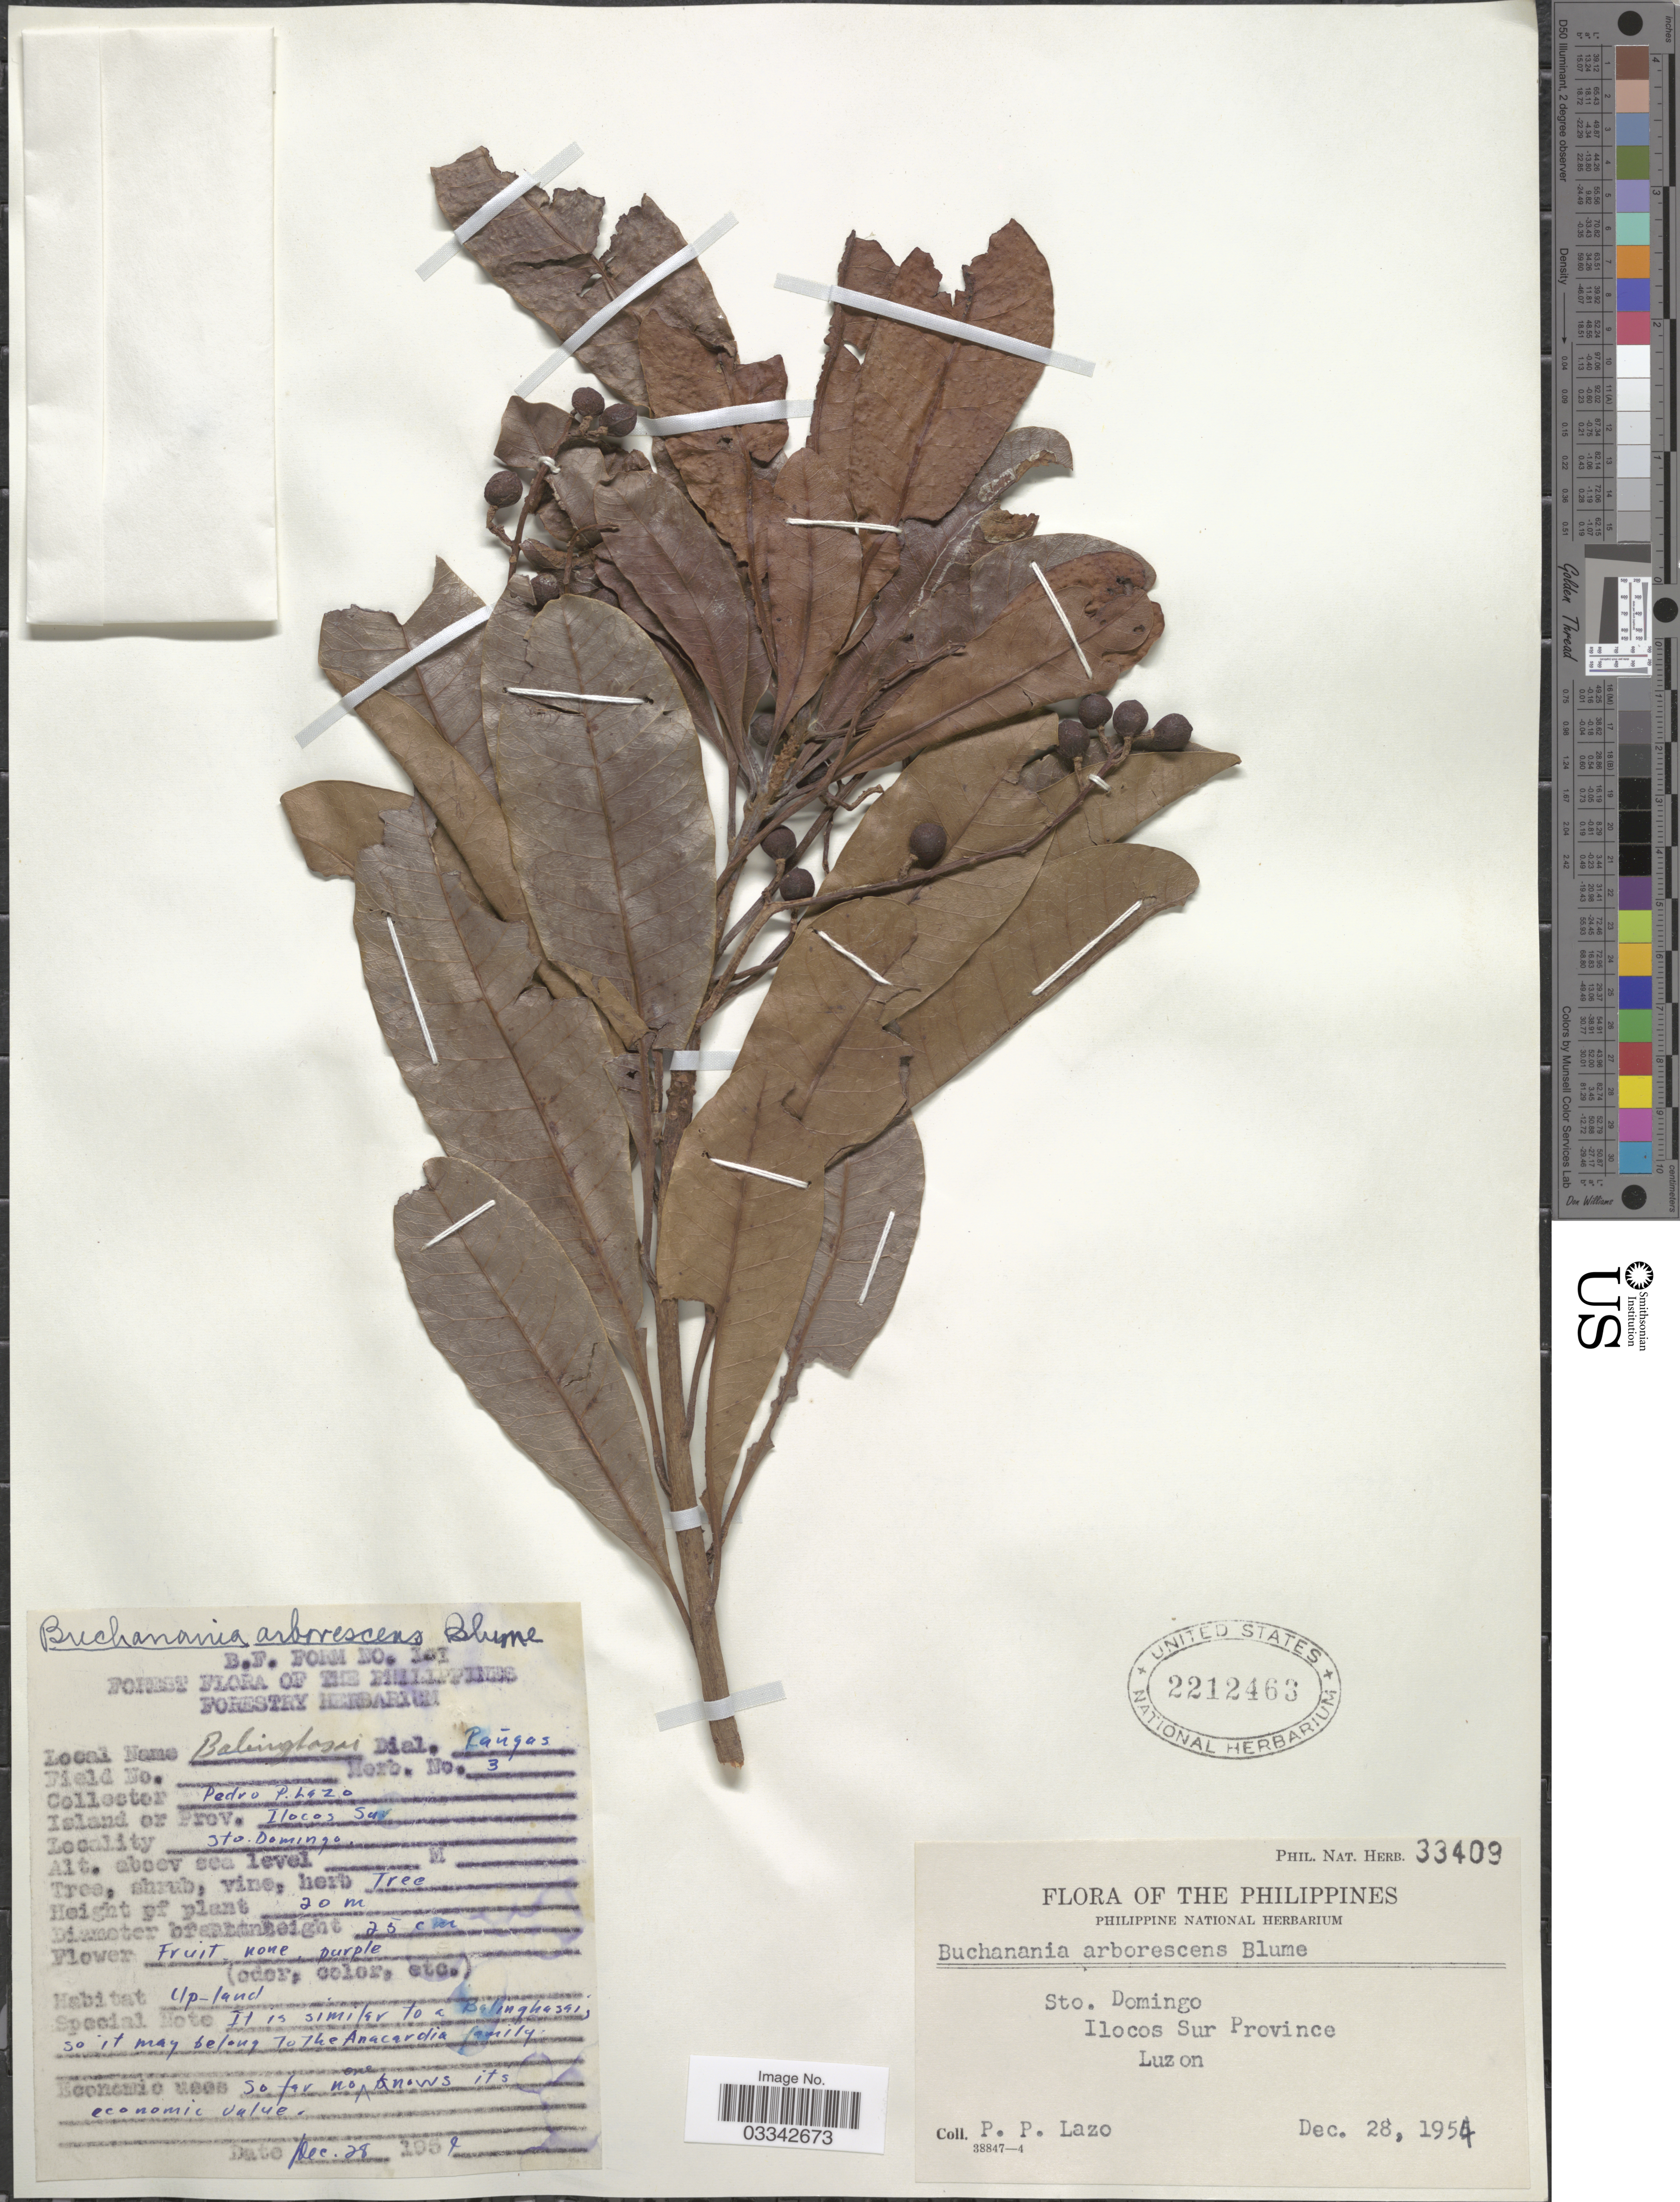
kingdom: Plantae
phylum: Tracheophyta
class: Magnoliopsida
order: Sapindales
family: Anacardiaceae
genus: Buchanania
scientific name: Buchanania arborescens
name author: (Blume) Blume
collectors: P. Lazo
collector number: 3/ Phil. Nat. Herb. 33409?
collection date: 1954-12-28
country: Philippines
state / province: Ilocos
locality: Sto. Domingo. Ilocos Sur Province, Luzon.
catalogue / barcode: US 2212463